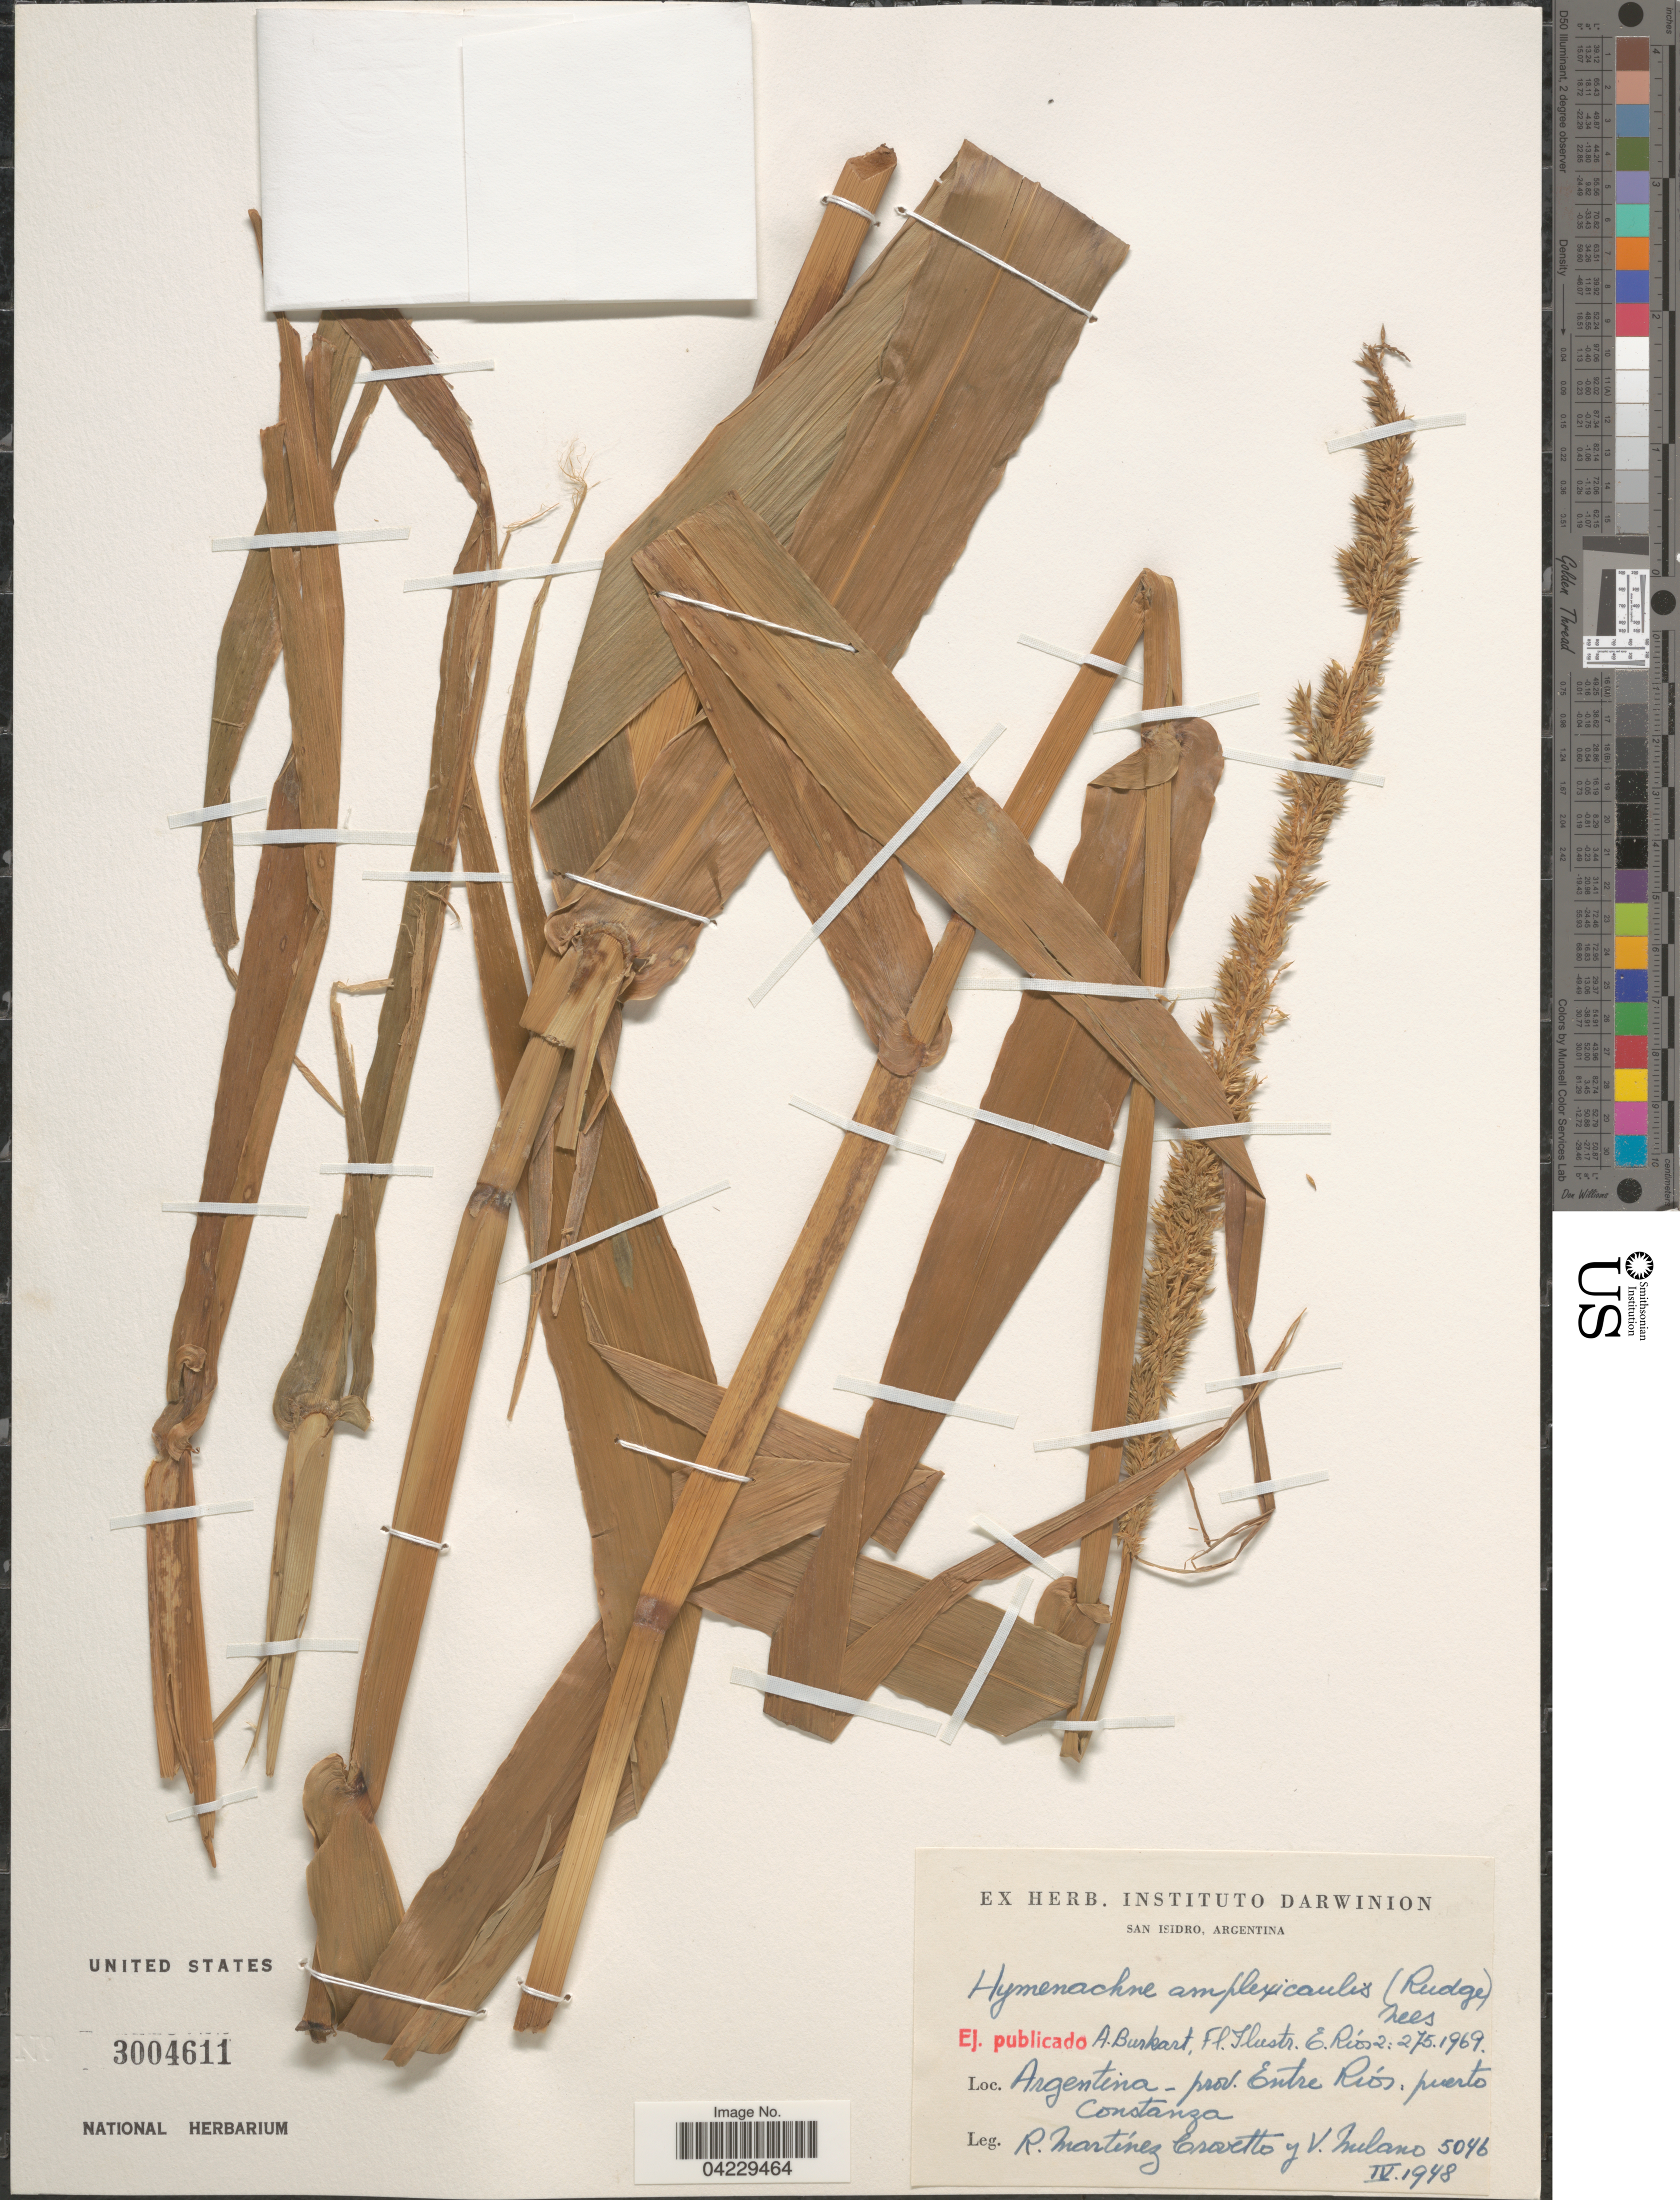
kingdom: Plantae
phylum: Tracheophyta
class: Liliopsida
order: Poales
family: Poaceae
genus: Hymenachne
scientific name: Hymenachne amplexicaulis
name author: (Rudge) Nees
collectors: R. Martinez Crovetto & V. Milano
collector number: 5046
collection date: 1948-04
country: Argentina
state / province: Entre Rios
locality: Puerto Constanza.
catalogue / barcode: US 3004611